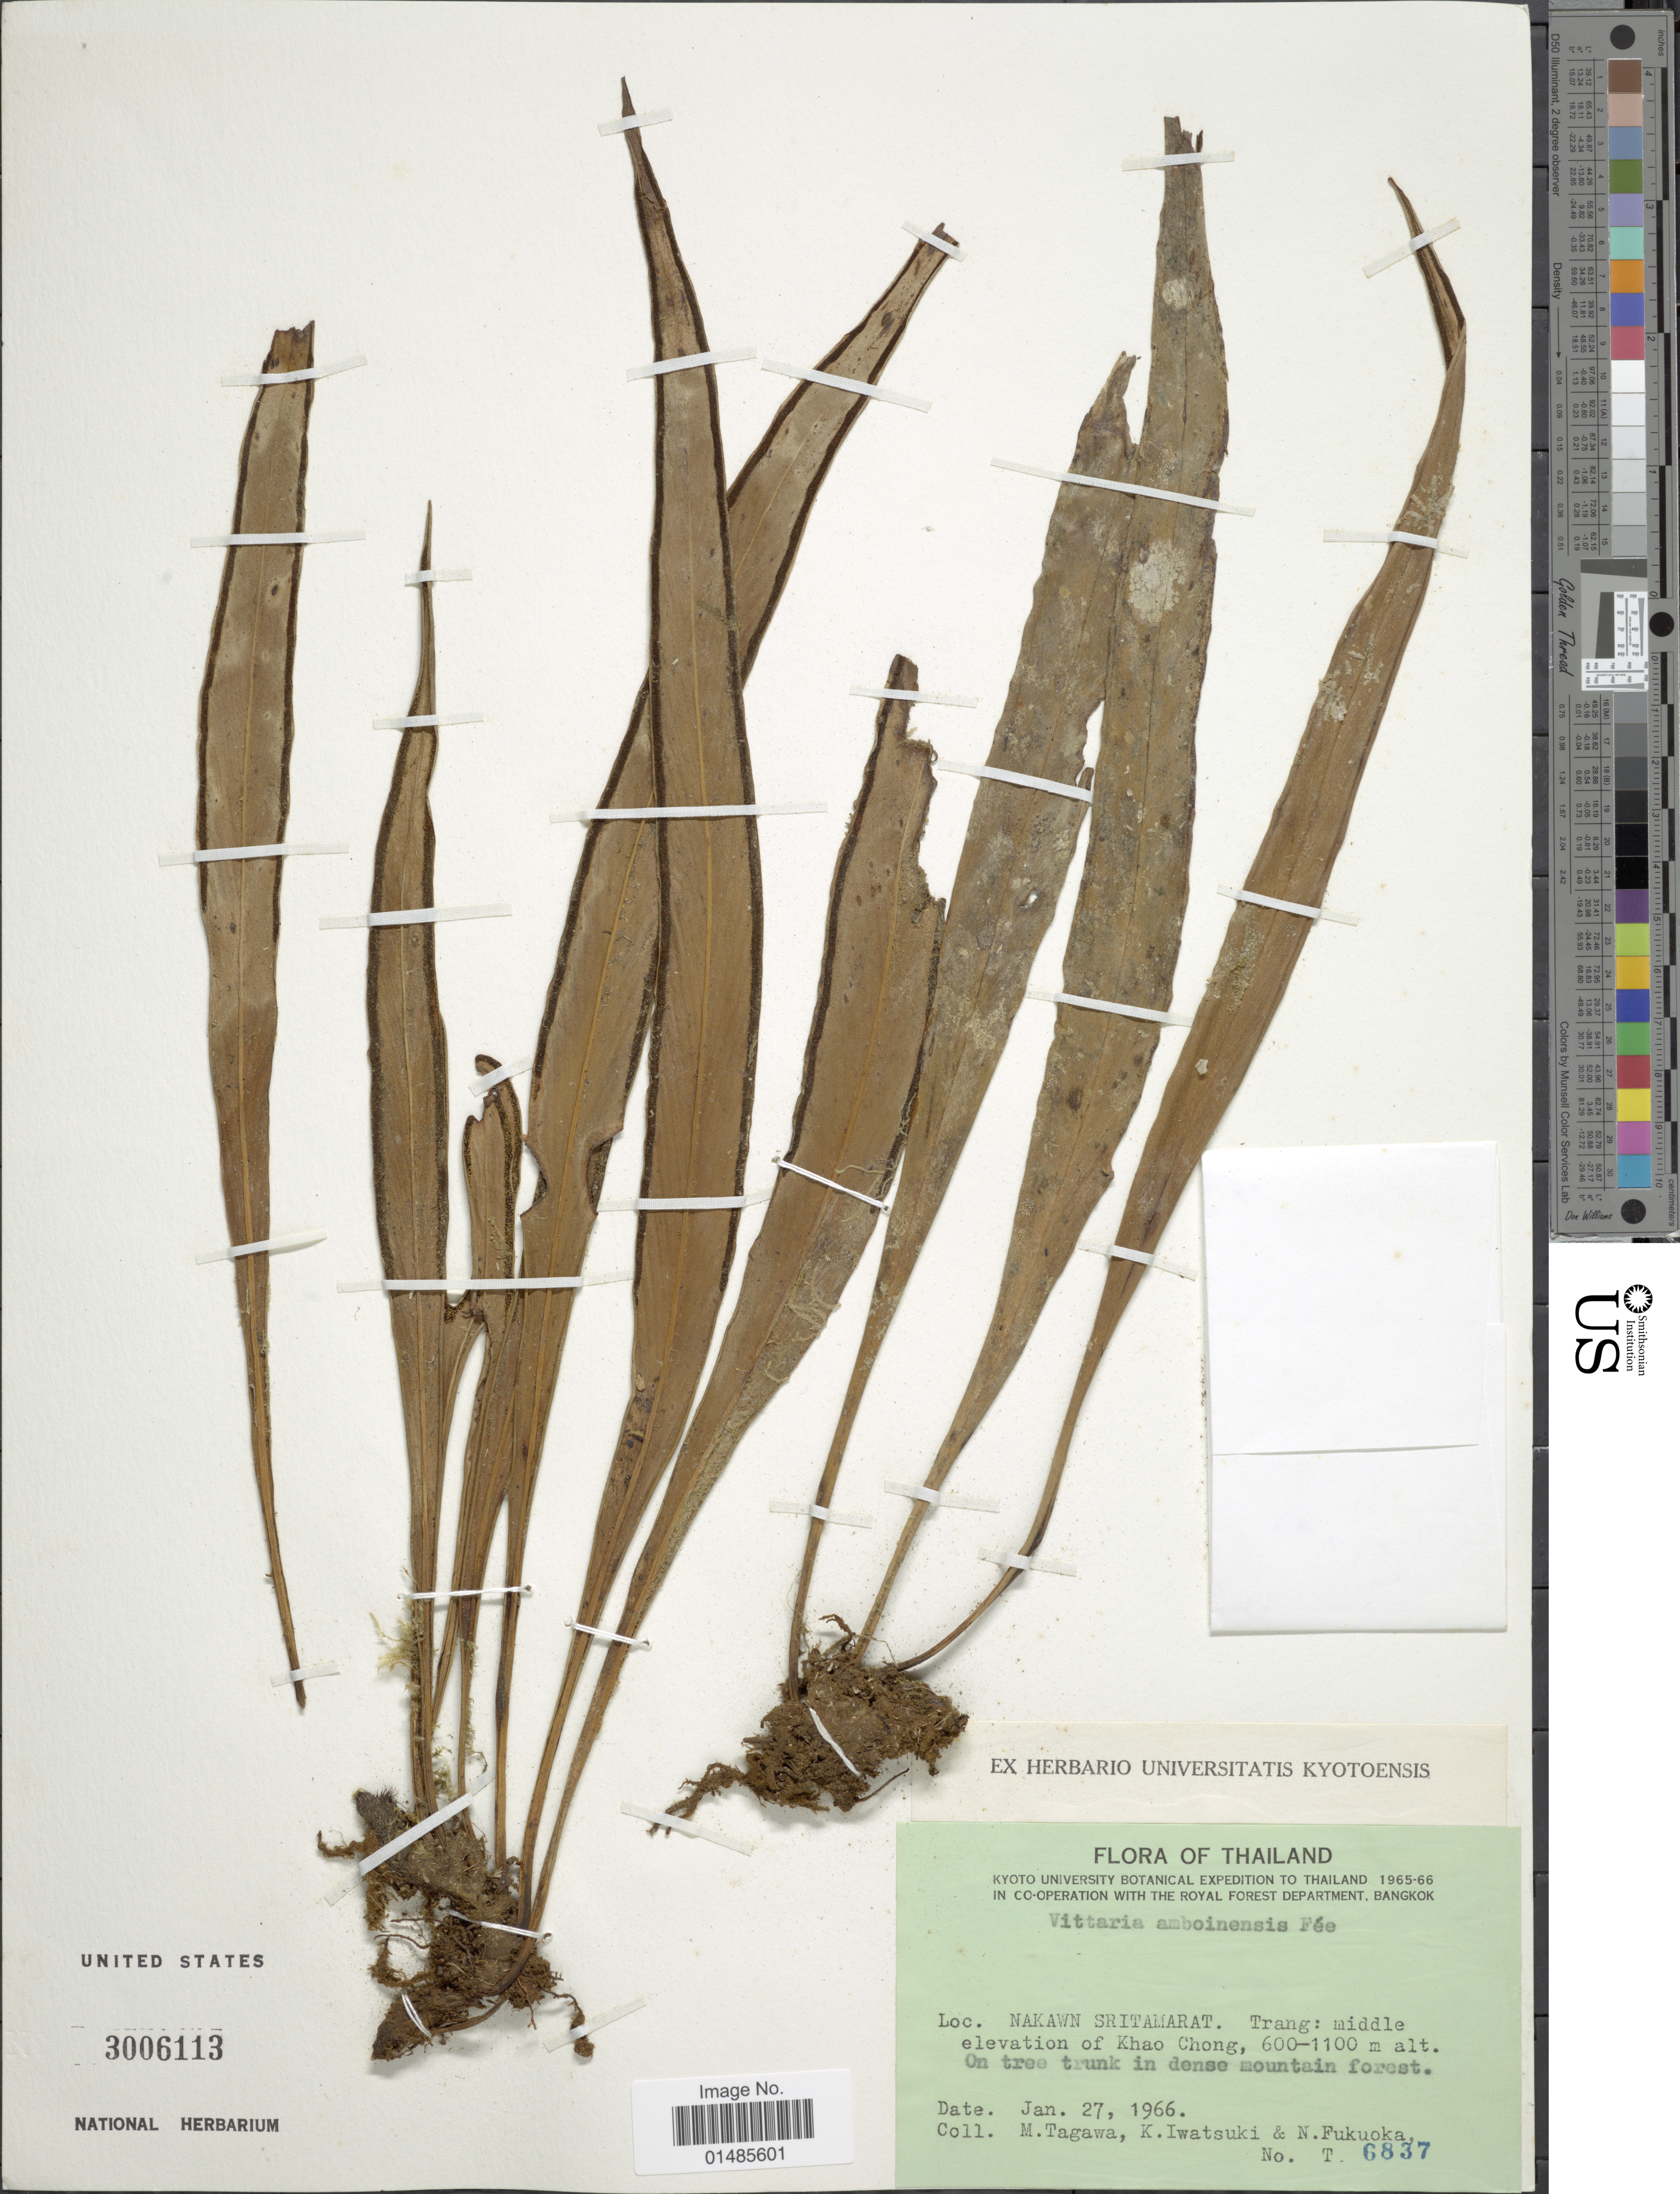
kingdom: Plantae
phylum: Tracheophyta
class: Polypodiopsida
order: Polypodiales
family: Pteridaceae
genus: Haplopteris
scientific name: Haplopteris amboinensis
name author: (Fée) X.C. Zhang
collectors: M. Tagawa, K. Iwatsuki & N. Fukuoka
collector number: T 6837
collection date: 1966-01-27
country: Thailand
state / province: Nakhon Si Thammarat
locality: Nakawn Sritamarat: middle elevation of Khao Chong.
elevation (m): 600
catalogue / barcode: US 3006113